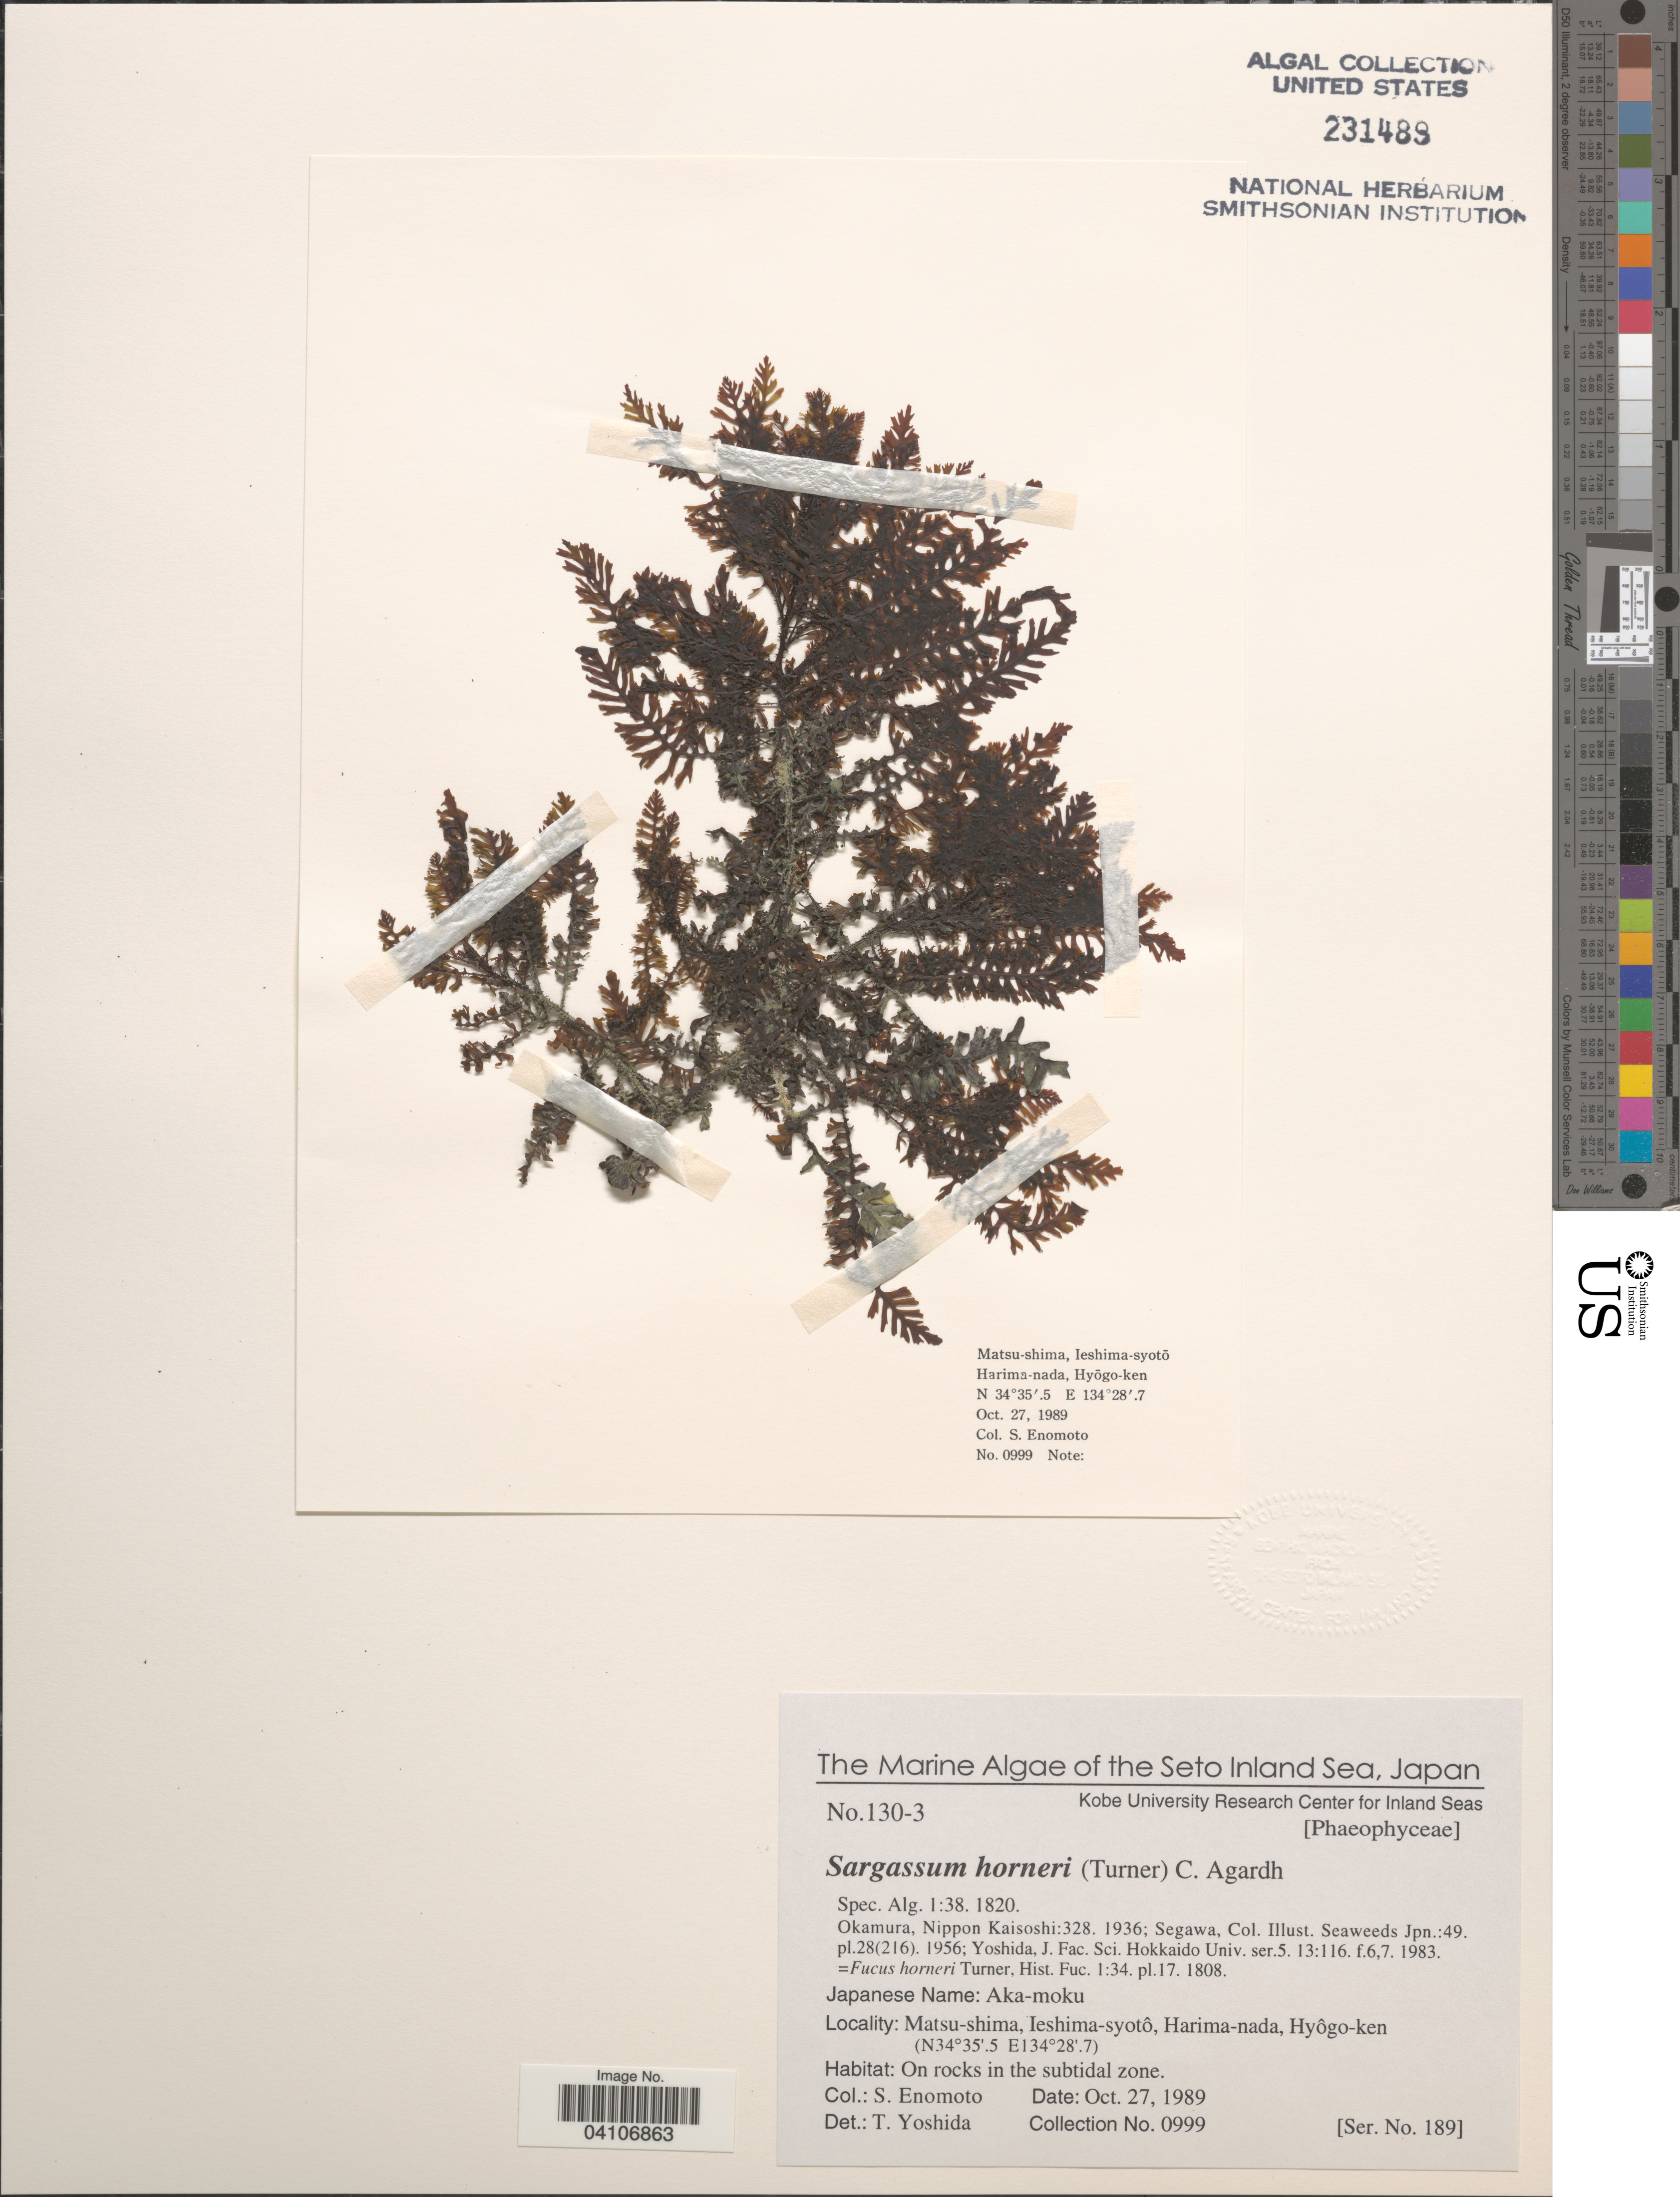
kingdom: Chromista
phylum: Ochrophyta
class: Phaeophyceae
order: Fucales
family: Sargassaceae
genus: Sargassum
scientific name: Sargassum horneri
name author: (Turner) C. Agardh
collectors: S. Enomoto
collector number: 0999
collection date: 1989-10-27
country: Japan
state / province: Hyogo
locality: The Seto Inland Sea. Matsu-shima, Ieshima-syotô, Harima-nada, Hyôgo-ken. On rocks in the subtidal zone.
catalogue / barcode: US 231489